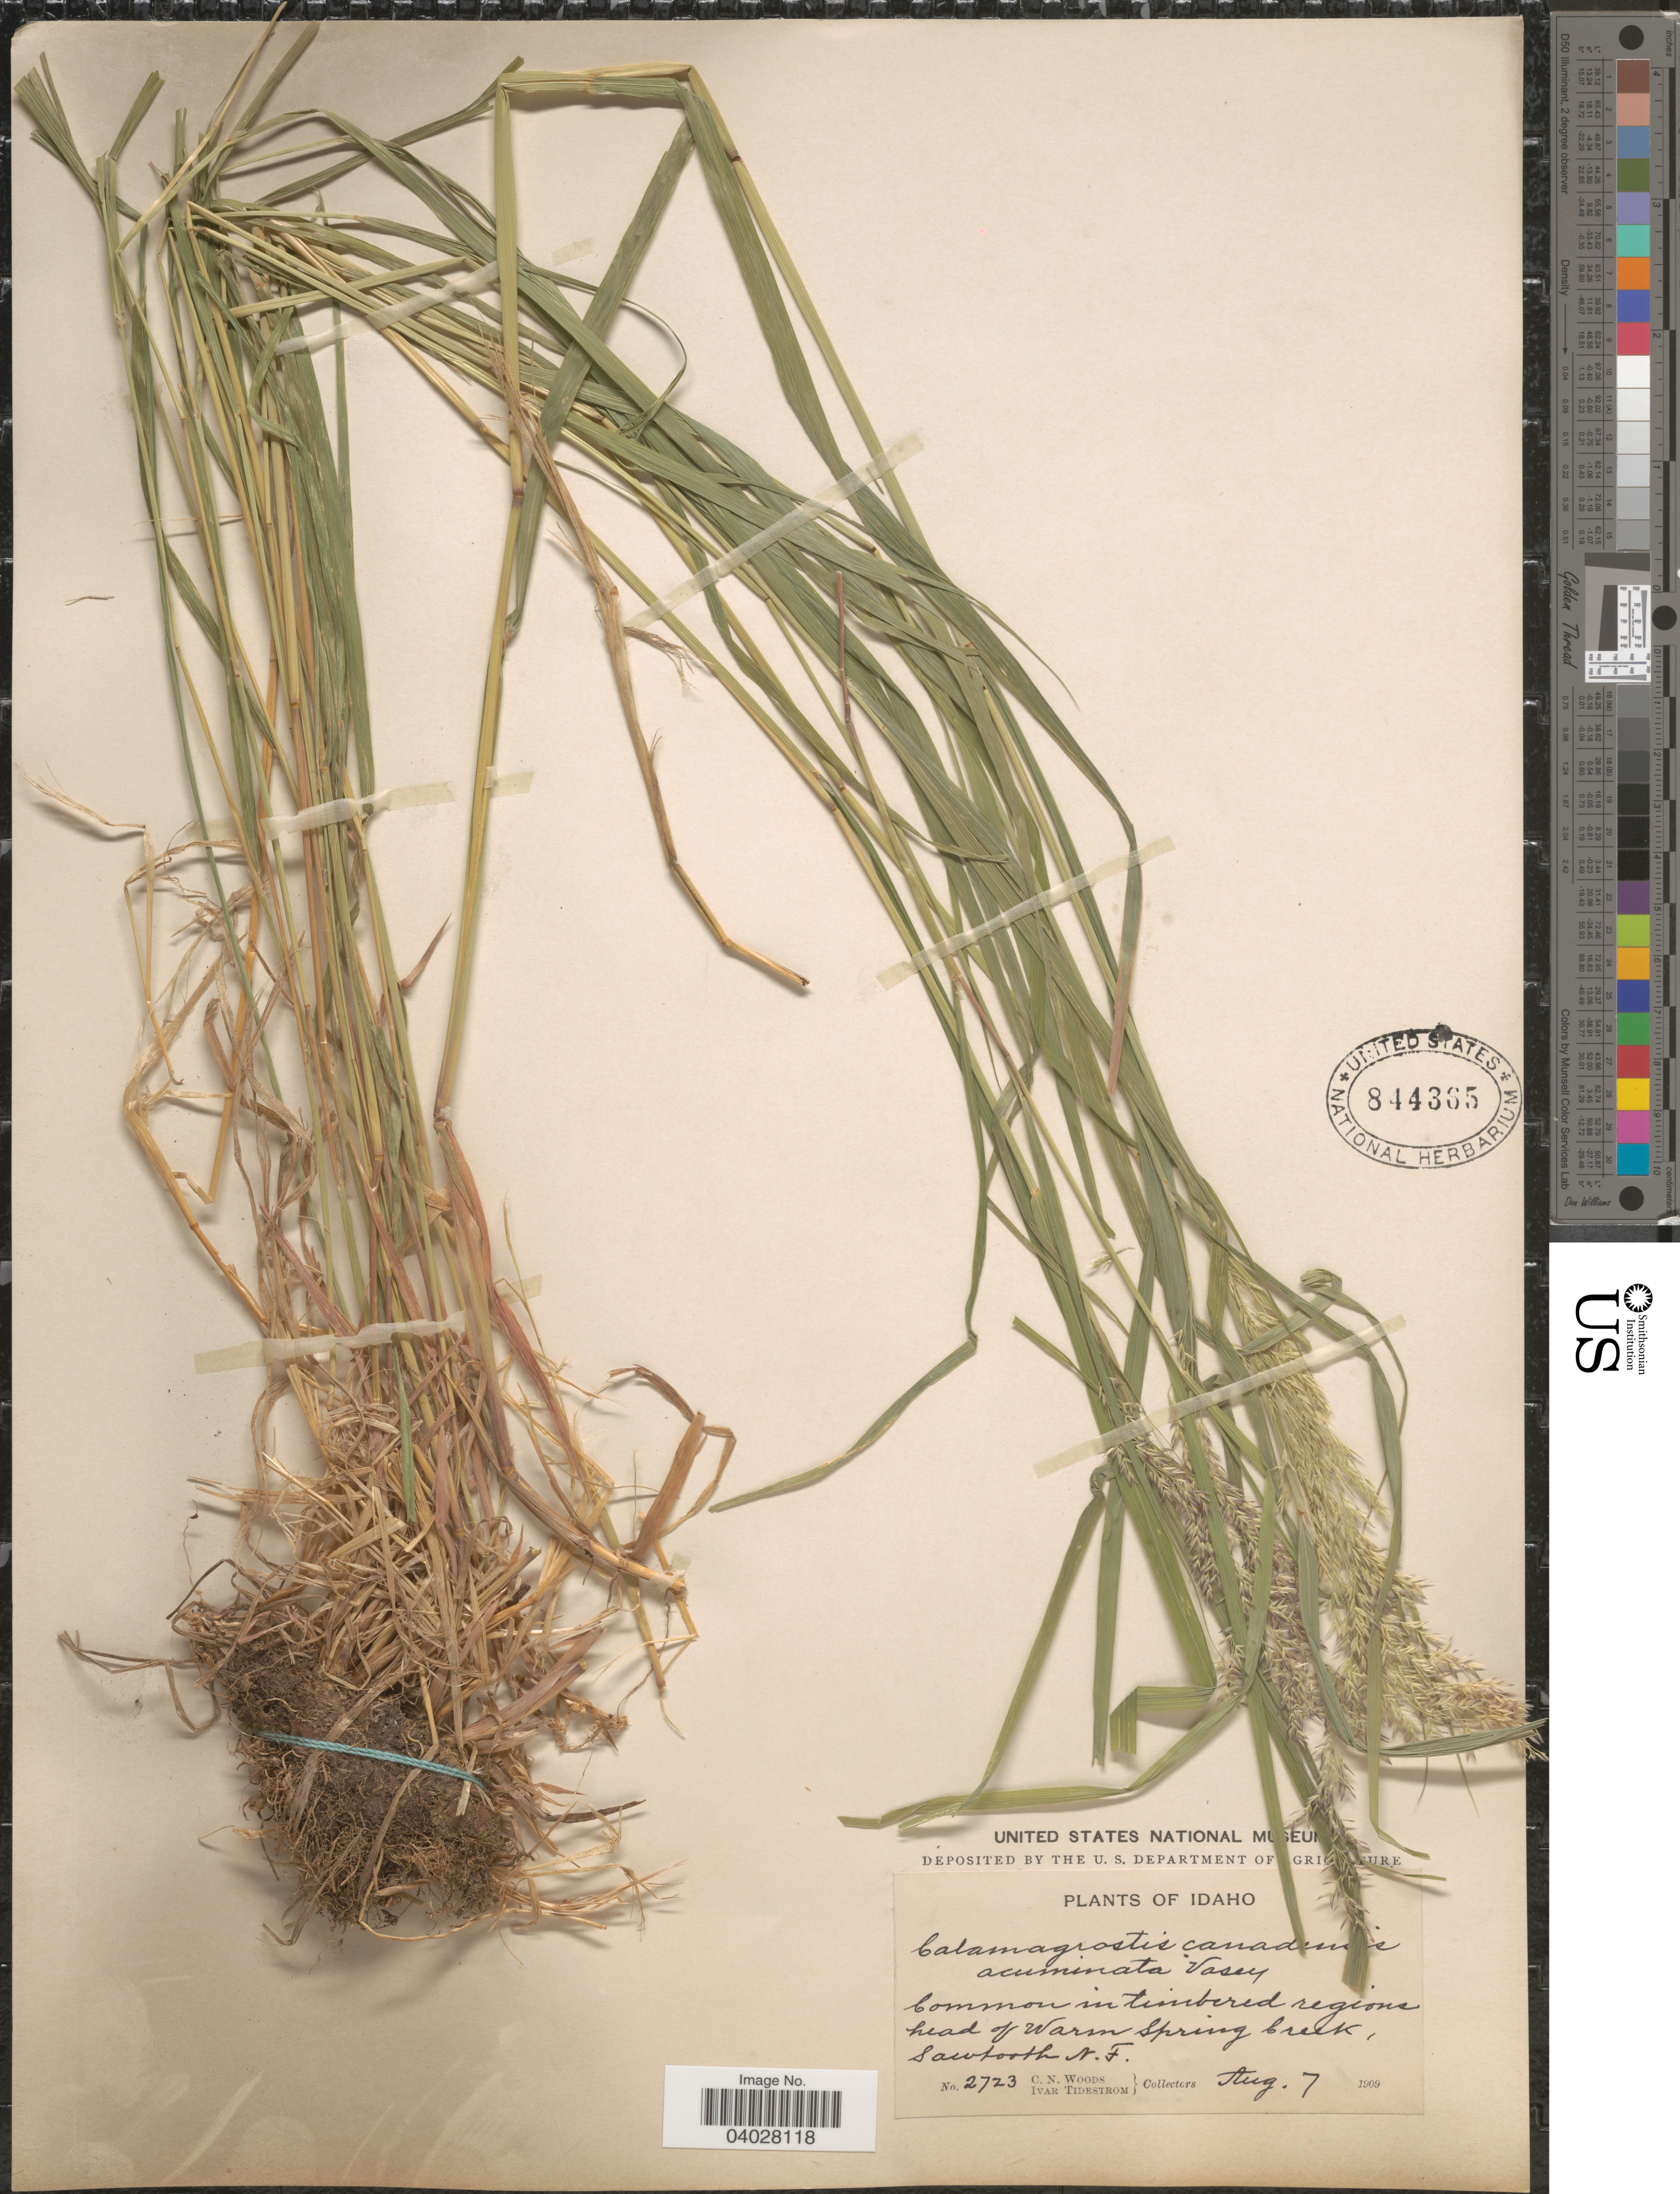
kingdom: Plantae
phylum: Tracheophyta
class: Liliopsida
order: Poales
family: Poaceae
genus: Calamagrostis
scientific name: Calamagrostis canadensis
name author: (Michx.) P. Beauv.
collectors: C. Woods & I. F. Tidestrom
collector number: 2723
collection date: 1909-08-07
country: United States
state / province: Idaho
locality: Head of Warm Springs Creek, Sawtooth N.F.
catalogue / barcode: US 844365